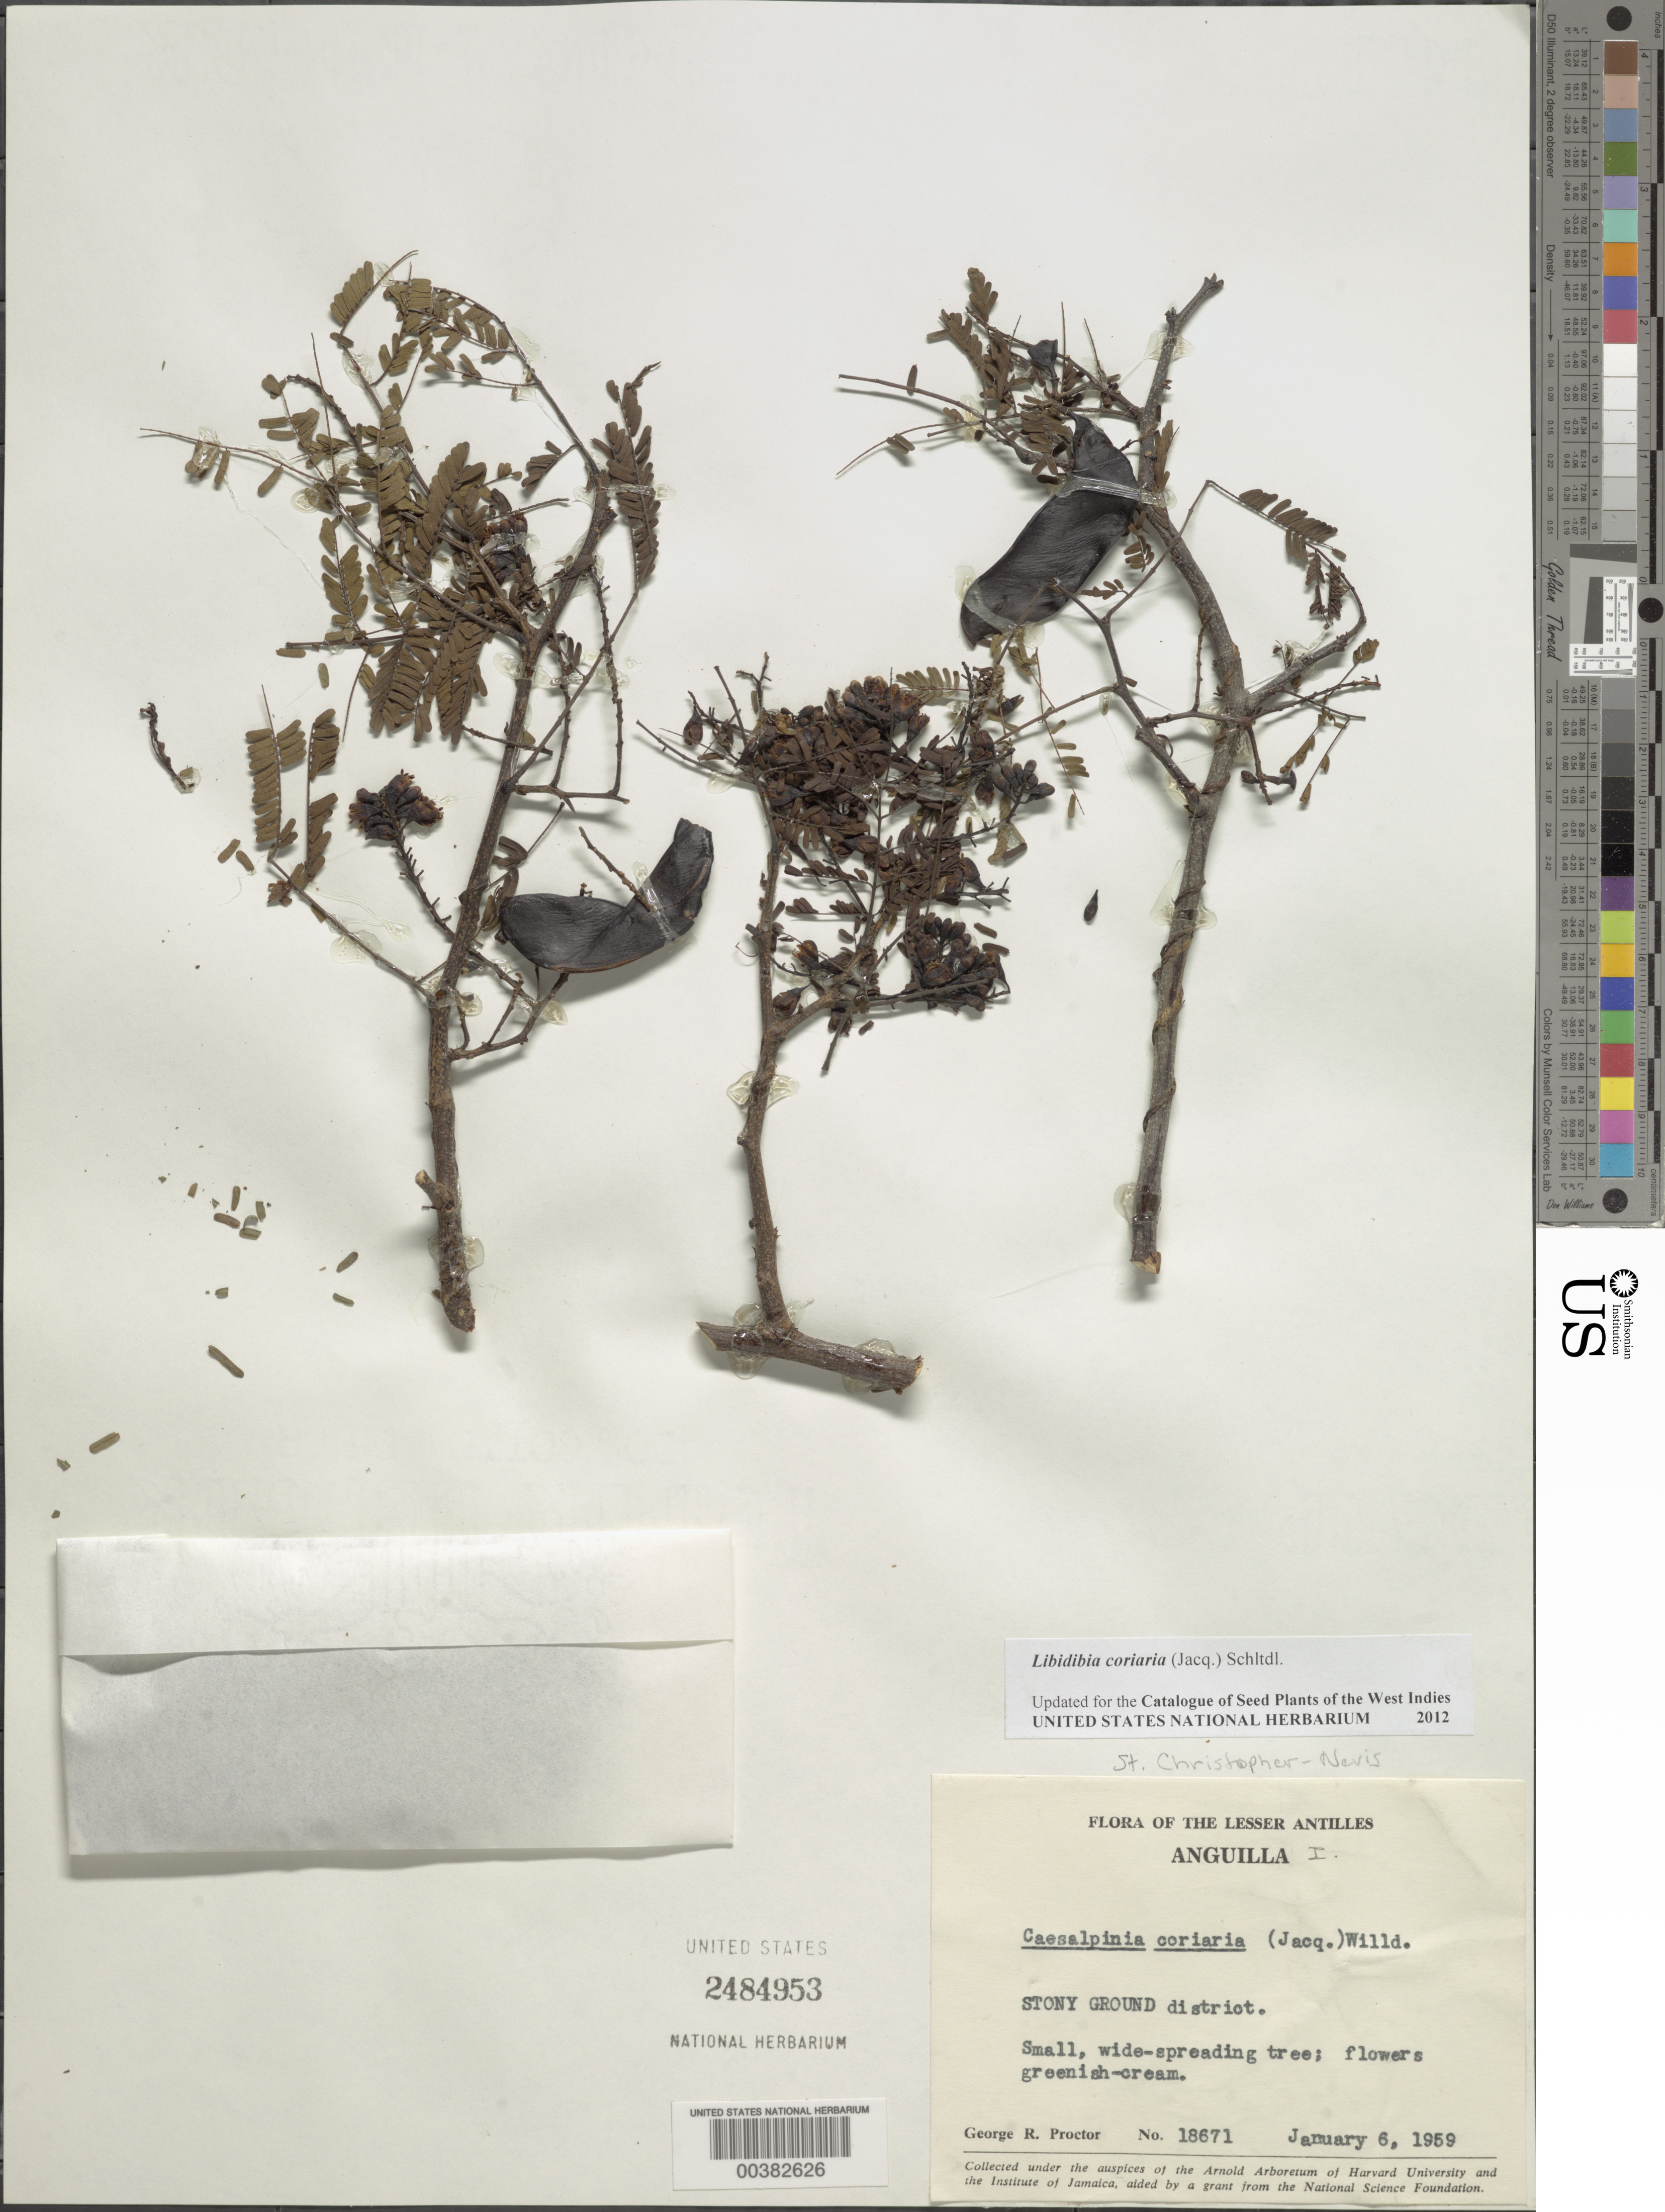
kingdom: Plantae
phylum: Tracheophyta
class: Magnoliopsida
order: Fabales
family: Fabaceae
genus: Libidibia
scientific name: Libidibia coriaria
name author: (Jacq.) Schltdl.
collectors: G. R. Proctor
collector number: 18671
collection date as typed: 06 Jan 1959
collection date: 1959-01-06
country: Anguilla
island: Anguilla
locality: Stony Ground Dist.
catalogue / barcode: US 2484953